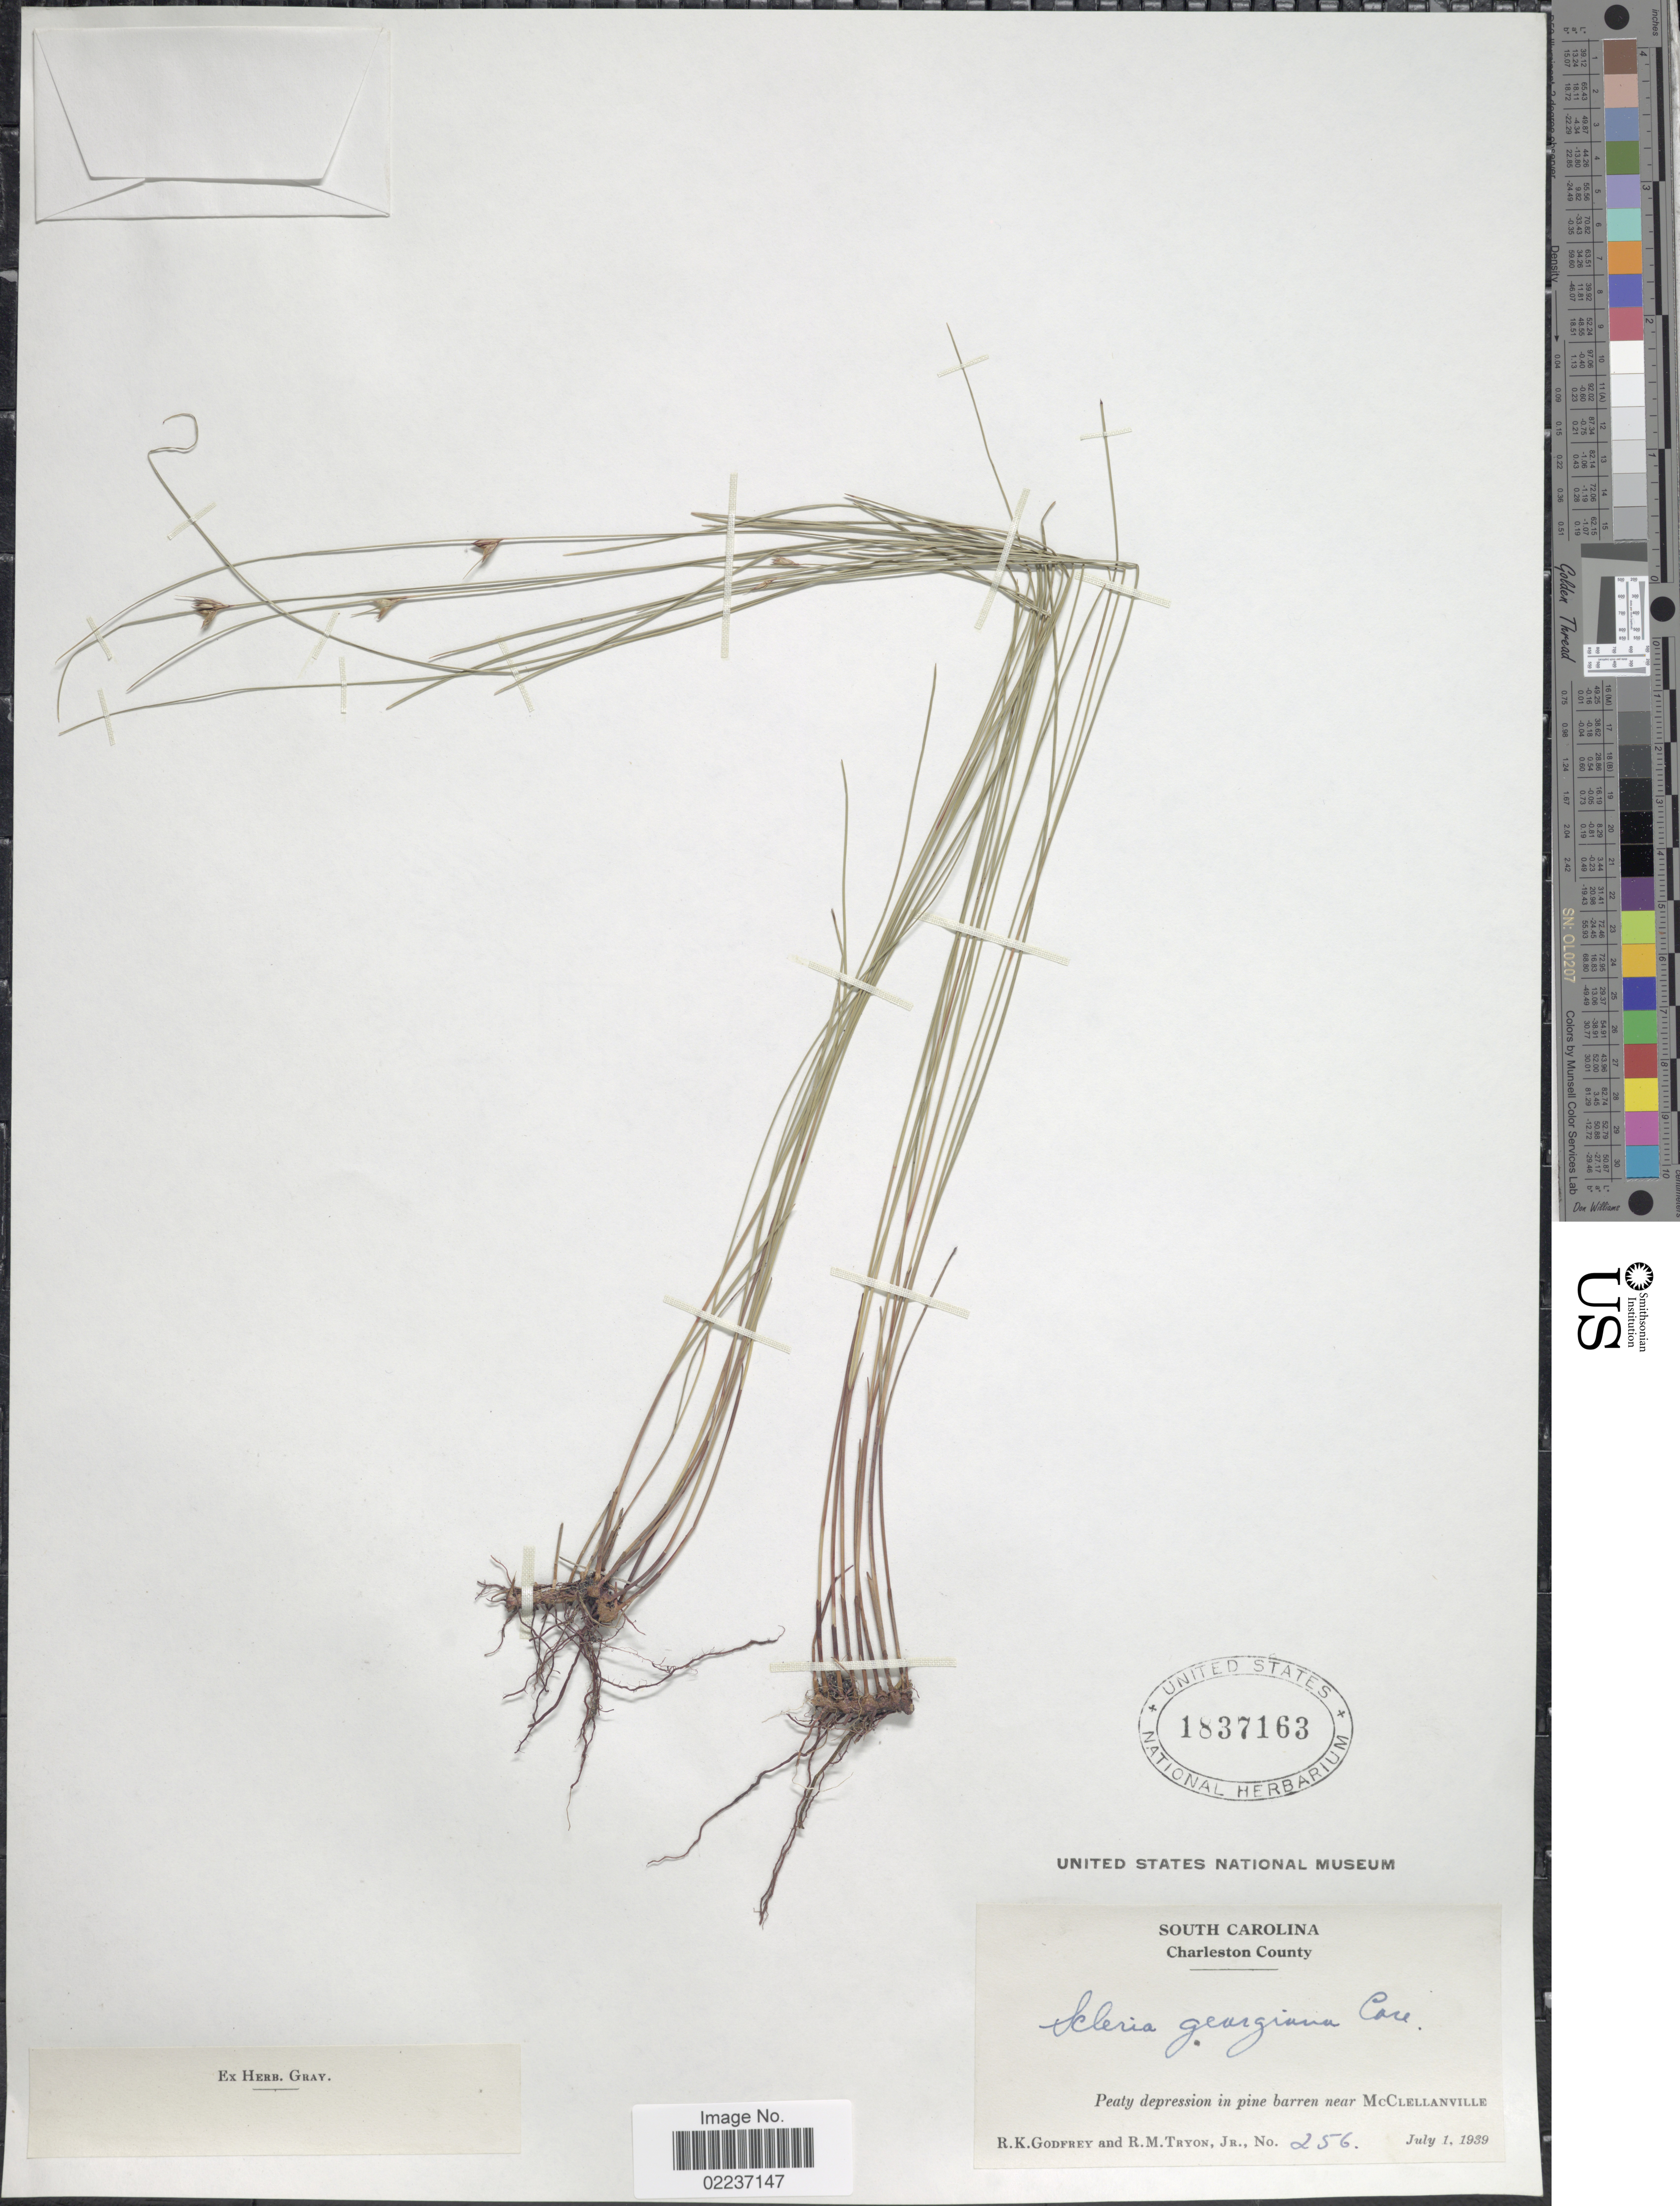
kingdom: Plantae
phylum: Tracheophyta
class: Liliopsida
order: Poales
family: Cyperaceae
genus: Scleria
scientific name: Scleria georgiana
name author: Core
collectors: R. K. Godfrey & R. M. Tryon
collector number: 256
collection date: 1939-07-01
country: United States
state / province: South Carolina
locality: Charleston County, peaty depression in pine barren near McClellanville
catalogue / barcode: US 1837163